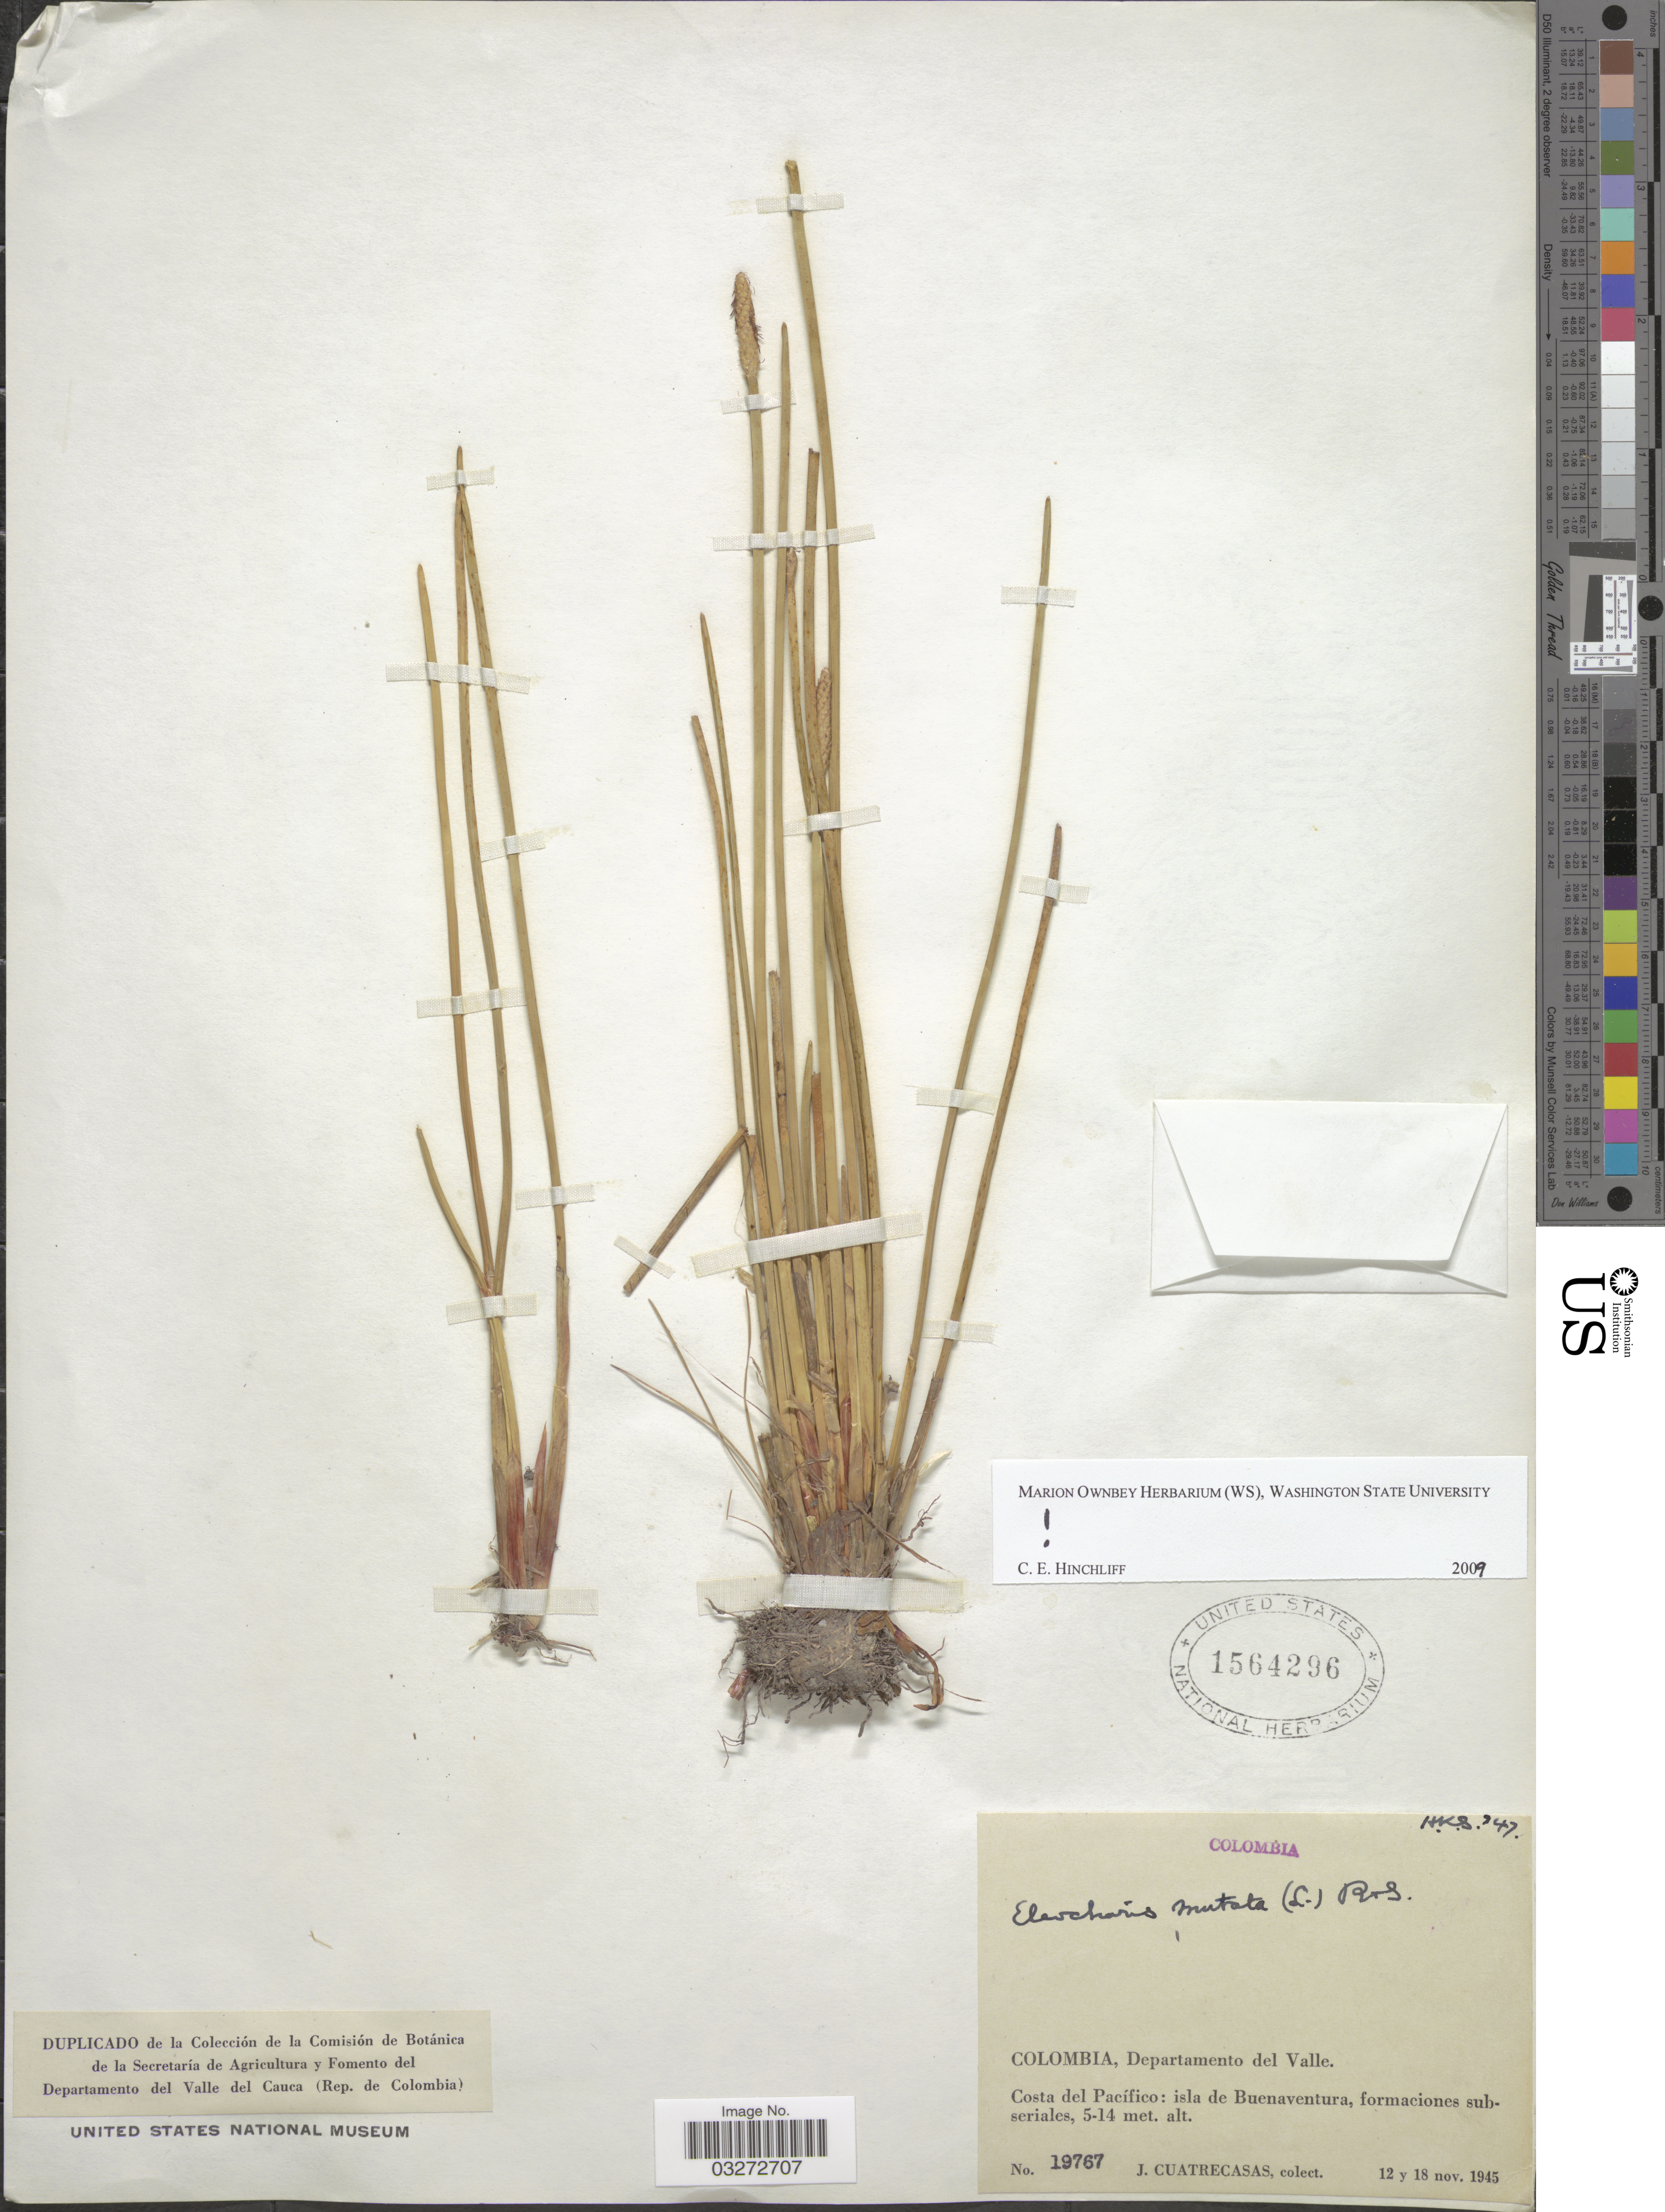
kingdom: Plantae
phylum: Tracheophyta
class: Liliopsida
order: Poales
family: Cyperaceae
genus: Eleocharis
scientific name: Eleocharis mutata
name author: (L.) Roem. & Schult.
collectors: J. Cuatrecasas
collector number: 19767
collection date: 1945-11-12/1945-11-18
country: Colombia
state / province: Valle del Cauca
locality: Departamento del Valle. Costa del Pacífico: isla de Buenaventura, formaciones subseriales.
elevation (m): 5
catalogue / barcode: US 1564296